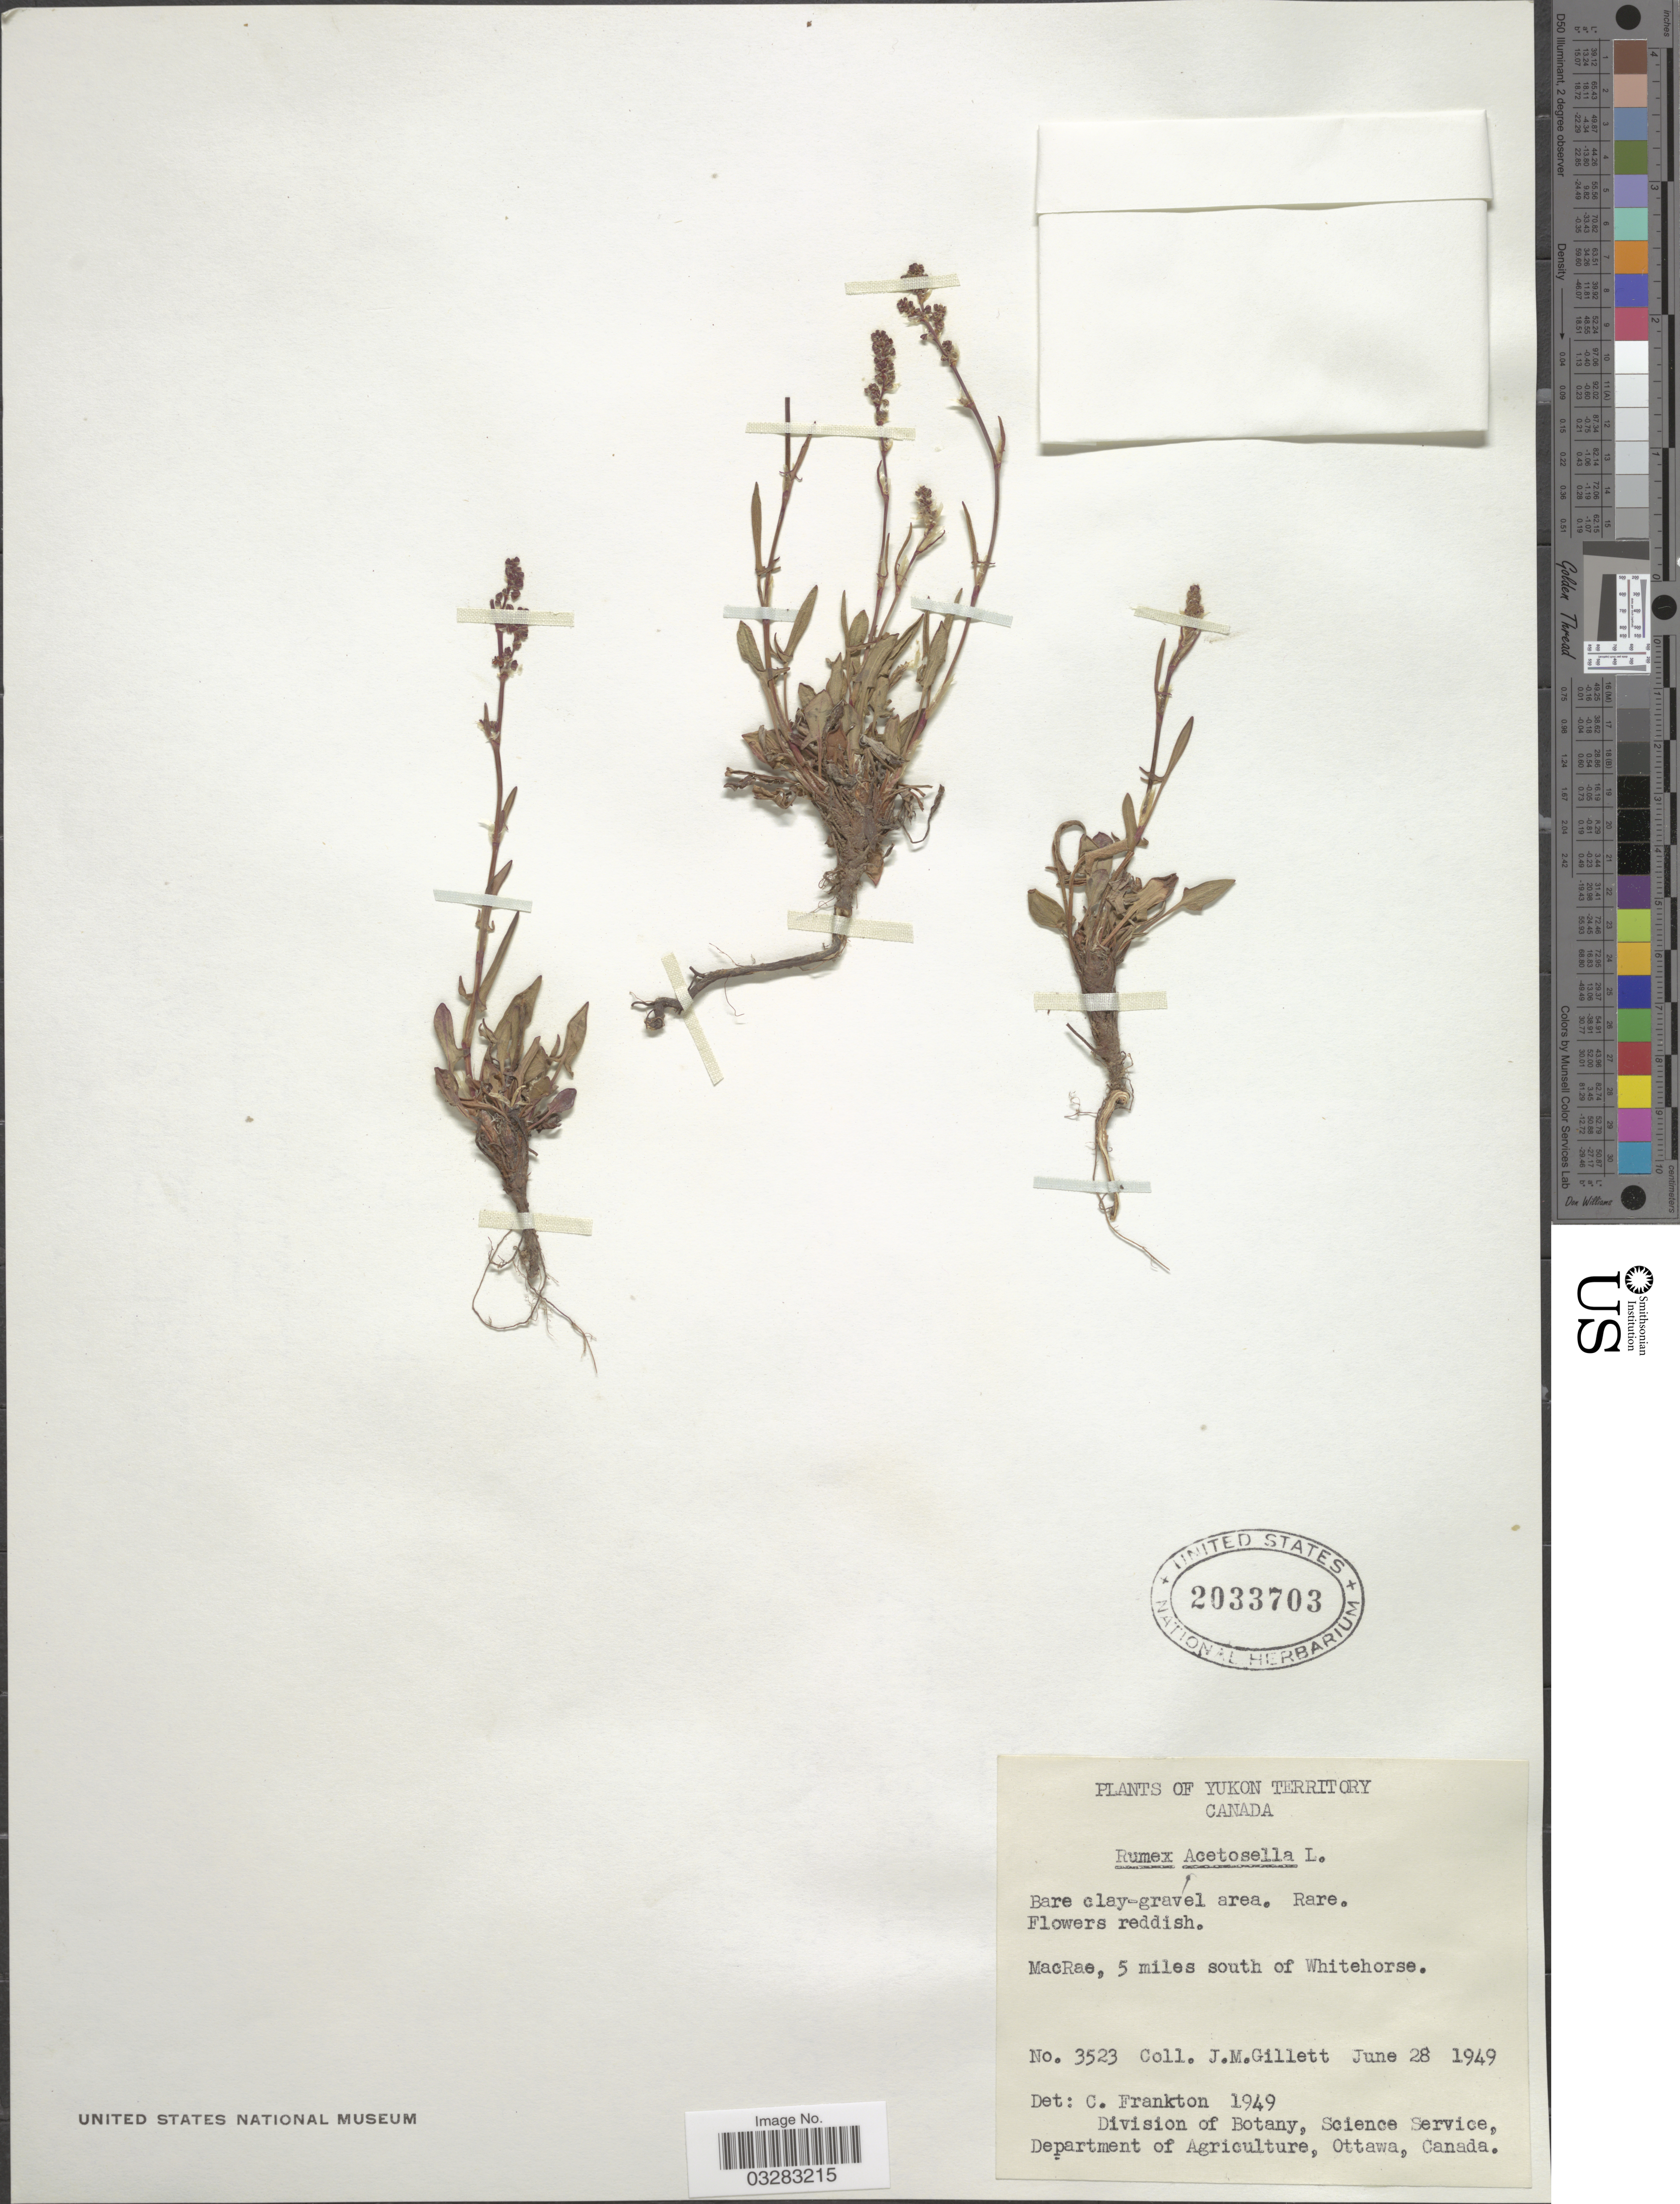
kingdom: Plantae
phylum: Tracheophyta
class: Magnoliopsida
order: Caryophyllales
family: Polygonaceae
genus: Rumex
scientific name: Rumex acetosella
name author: L.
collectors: J. M. Gillett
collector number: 3523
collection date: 1949-06-28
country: Canada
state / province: Yukon Territory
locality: MacRae, 5 miles south of Whitehorse.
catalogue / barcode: US 2033703